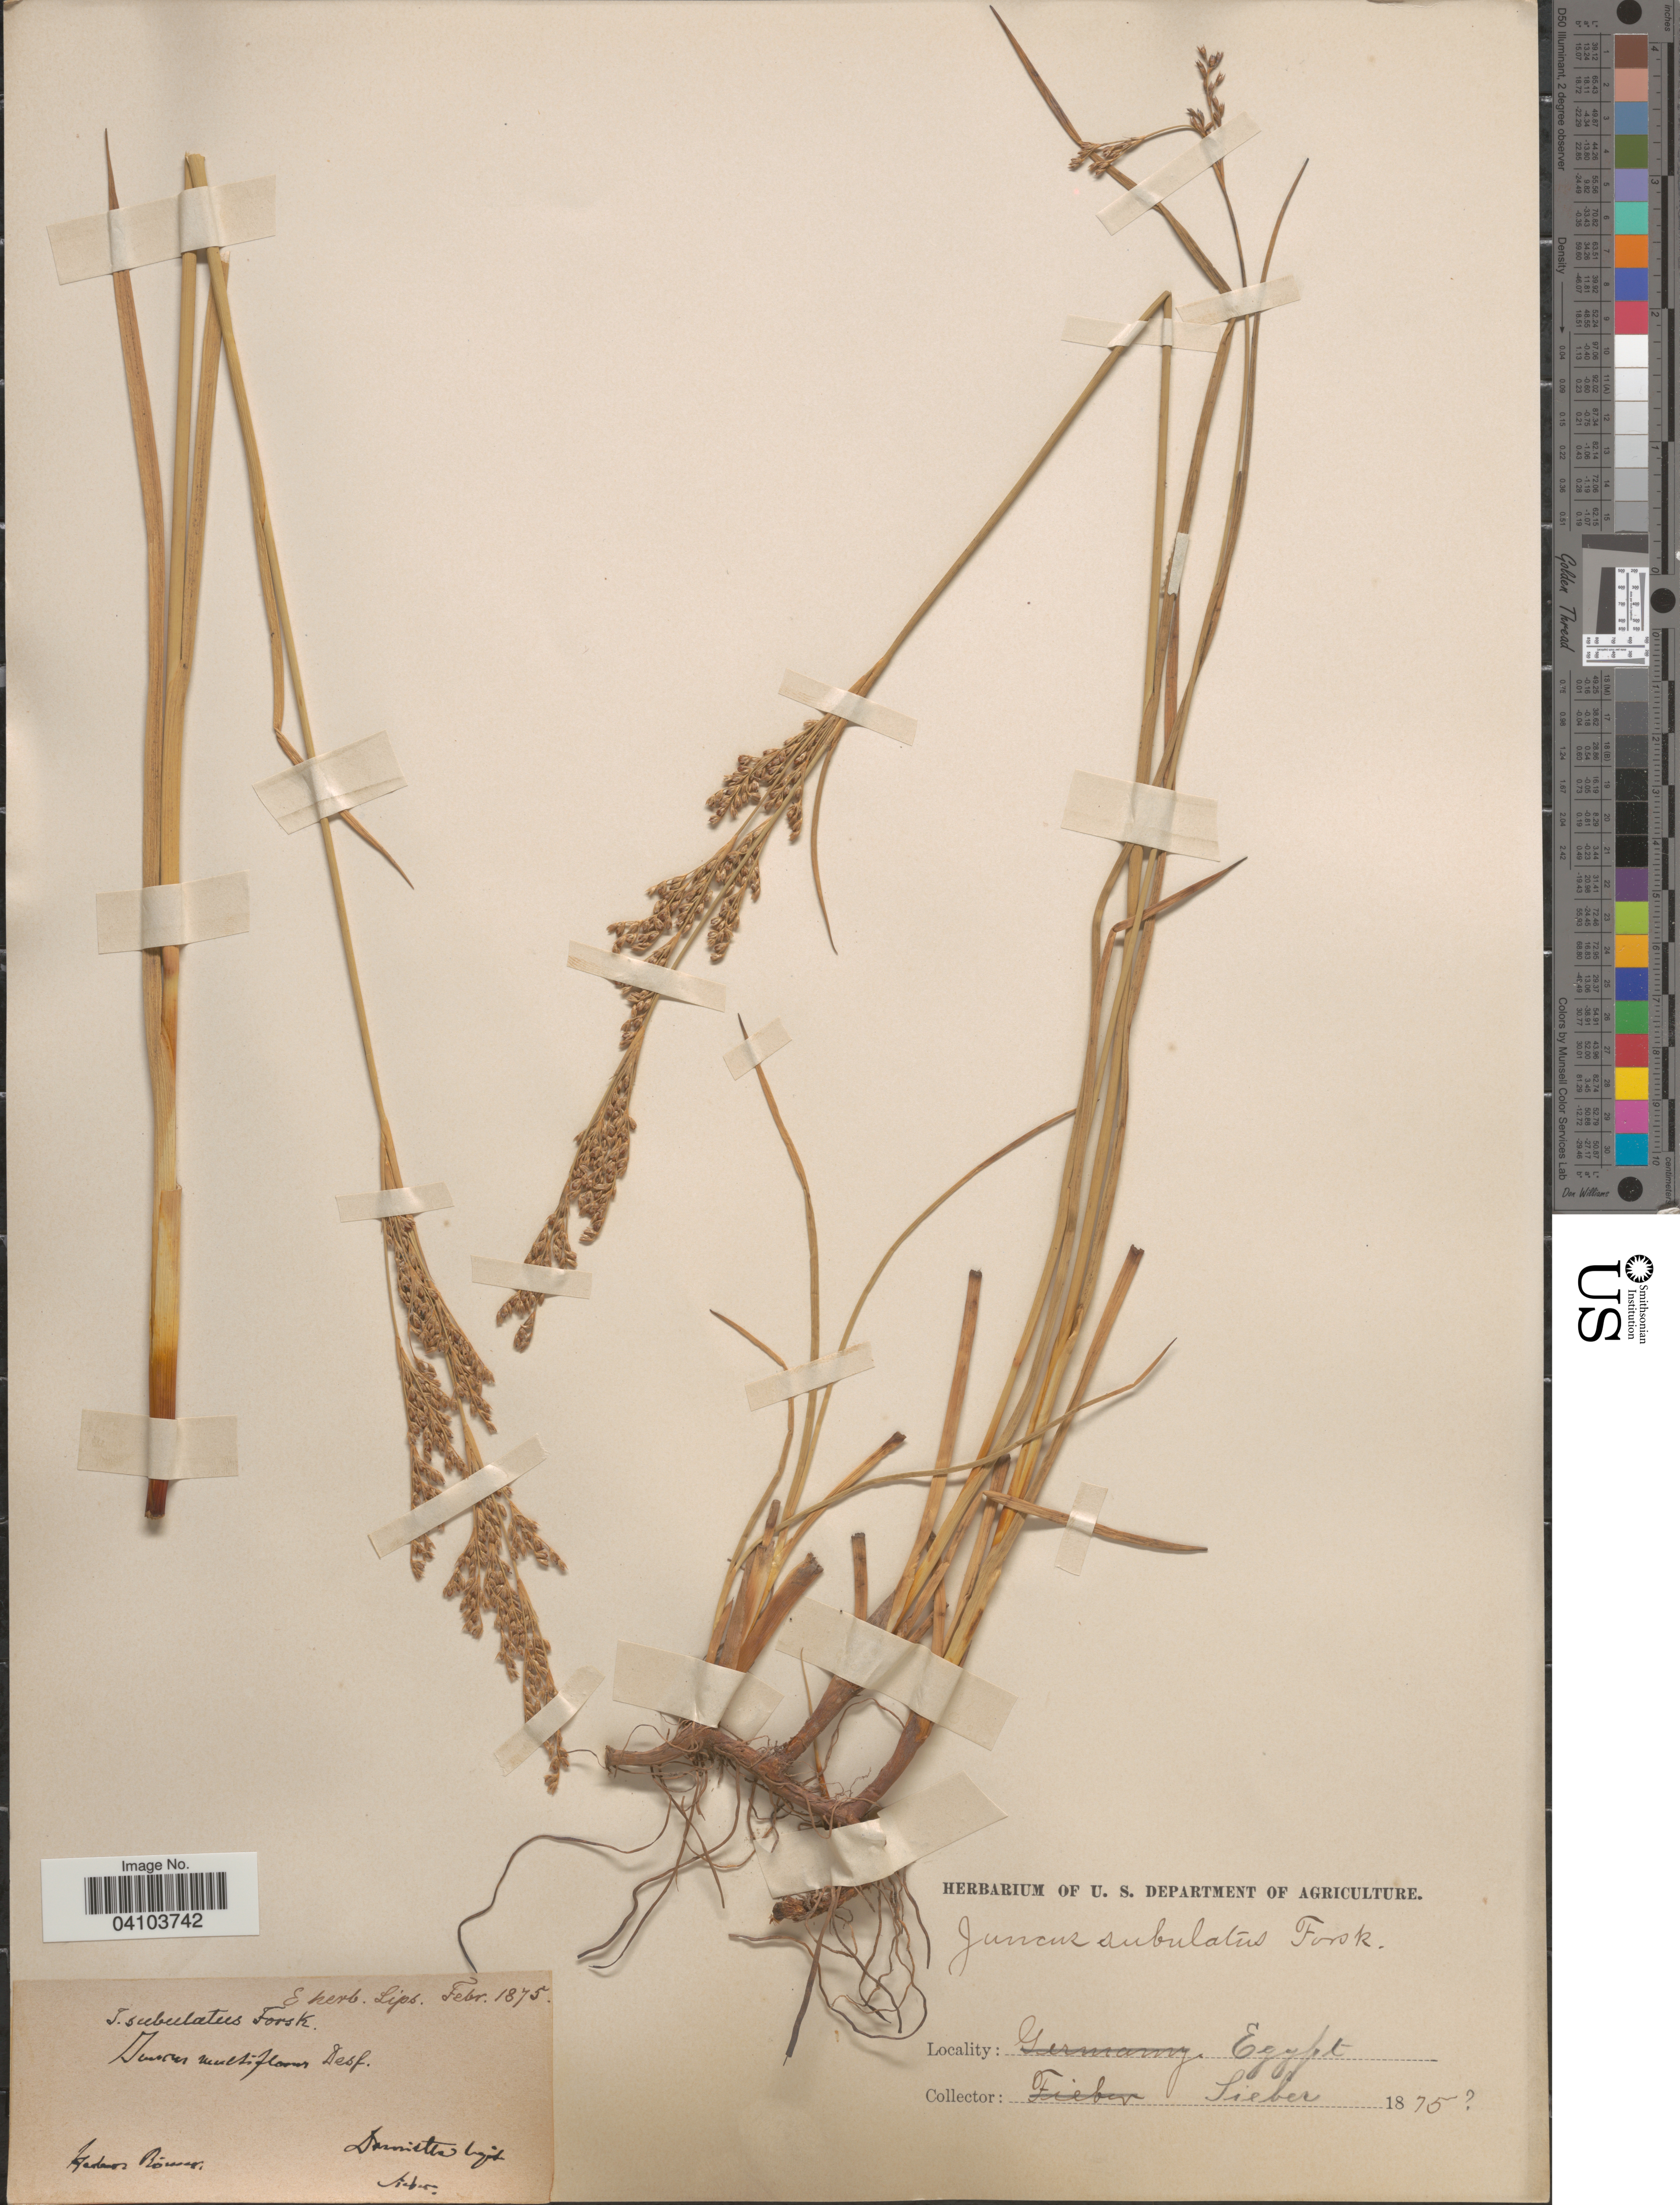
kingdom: Plantae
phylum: Tracheophyta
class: Liliopsida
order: Poales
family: Juncaceae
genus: Juncus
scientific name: Juncus subulatus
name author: Forssk.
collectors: -- Sieber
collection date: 1875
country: Egypt